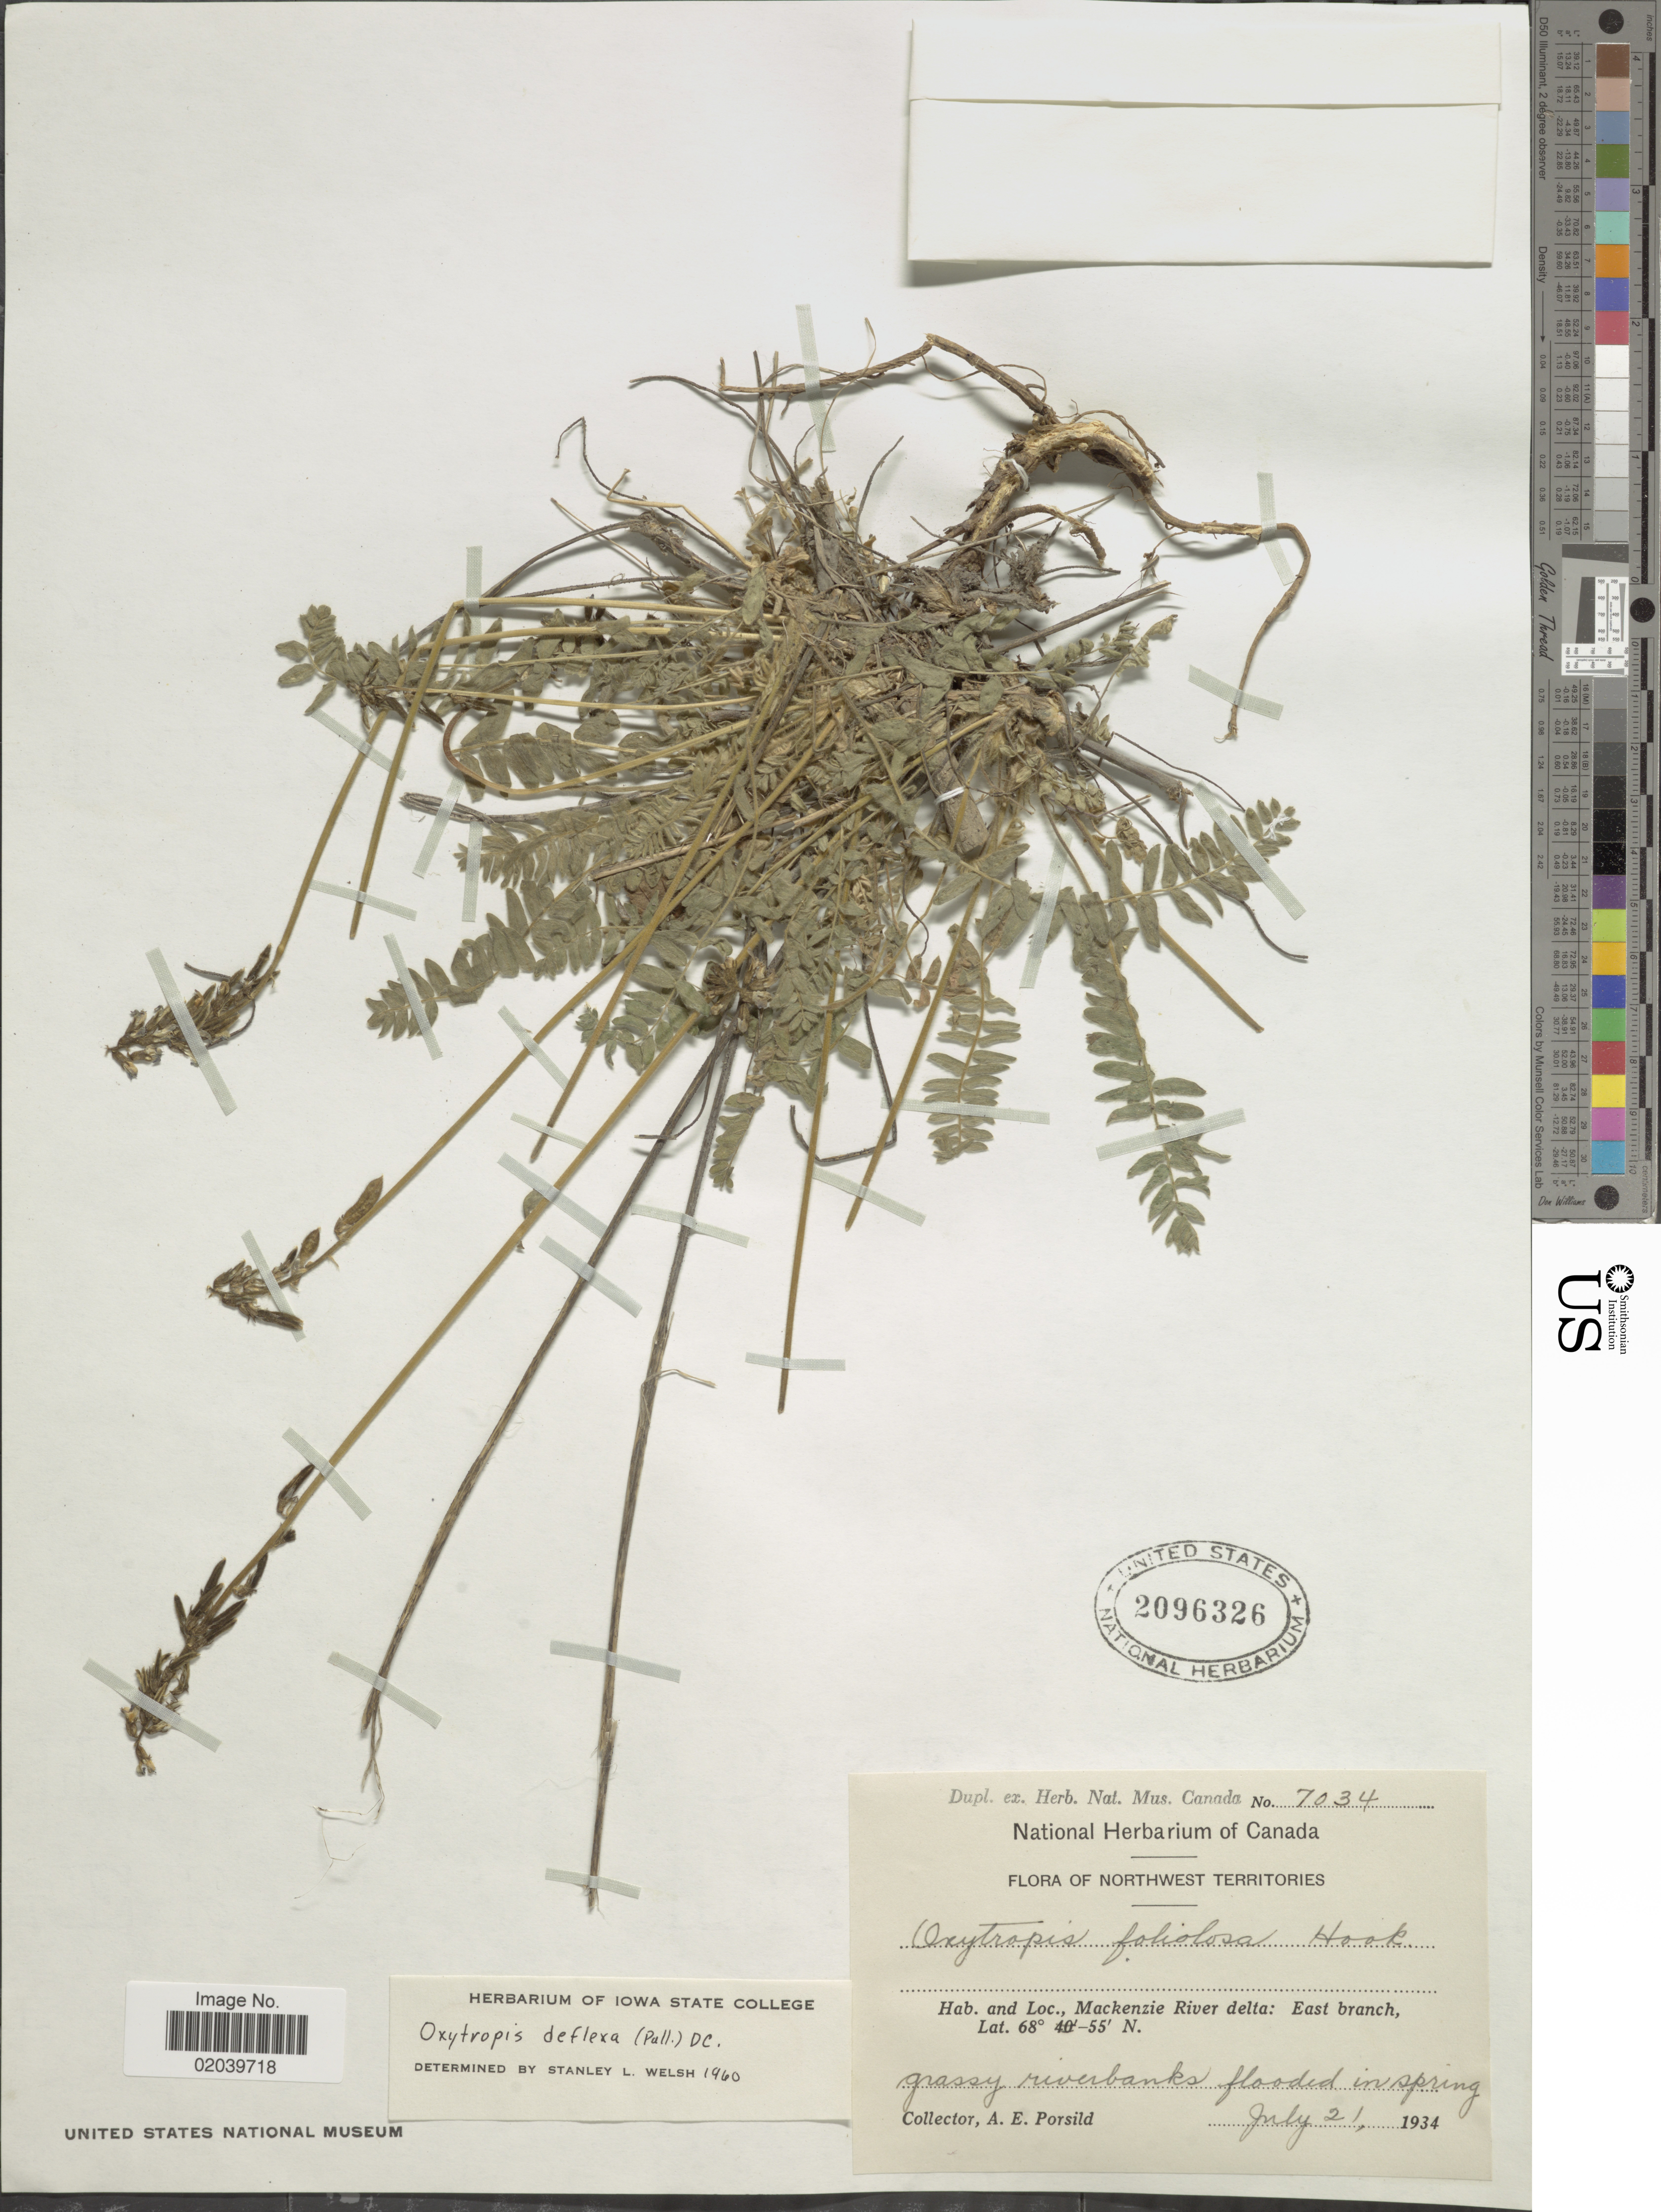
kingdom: Plantae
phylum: Tracheophyta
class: Magnoliopsida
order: Fabales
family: Fabaceae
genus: Oxytropis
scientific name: Oxytropis deflexa var. foliolosa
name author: (Hook.) Barneby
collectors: A. E. Porsild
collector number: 7034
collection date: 1934-07-21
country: Canada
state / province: Northwest Territories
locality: Mackenzie River delta: East branch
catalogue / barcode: US 2096326